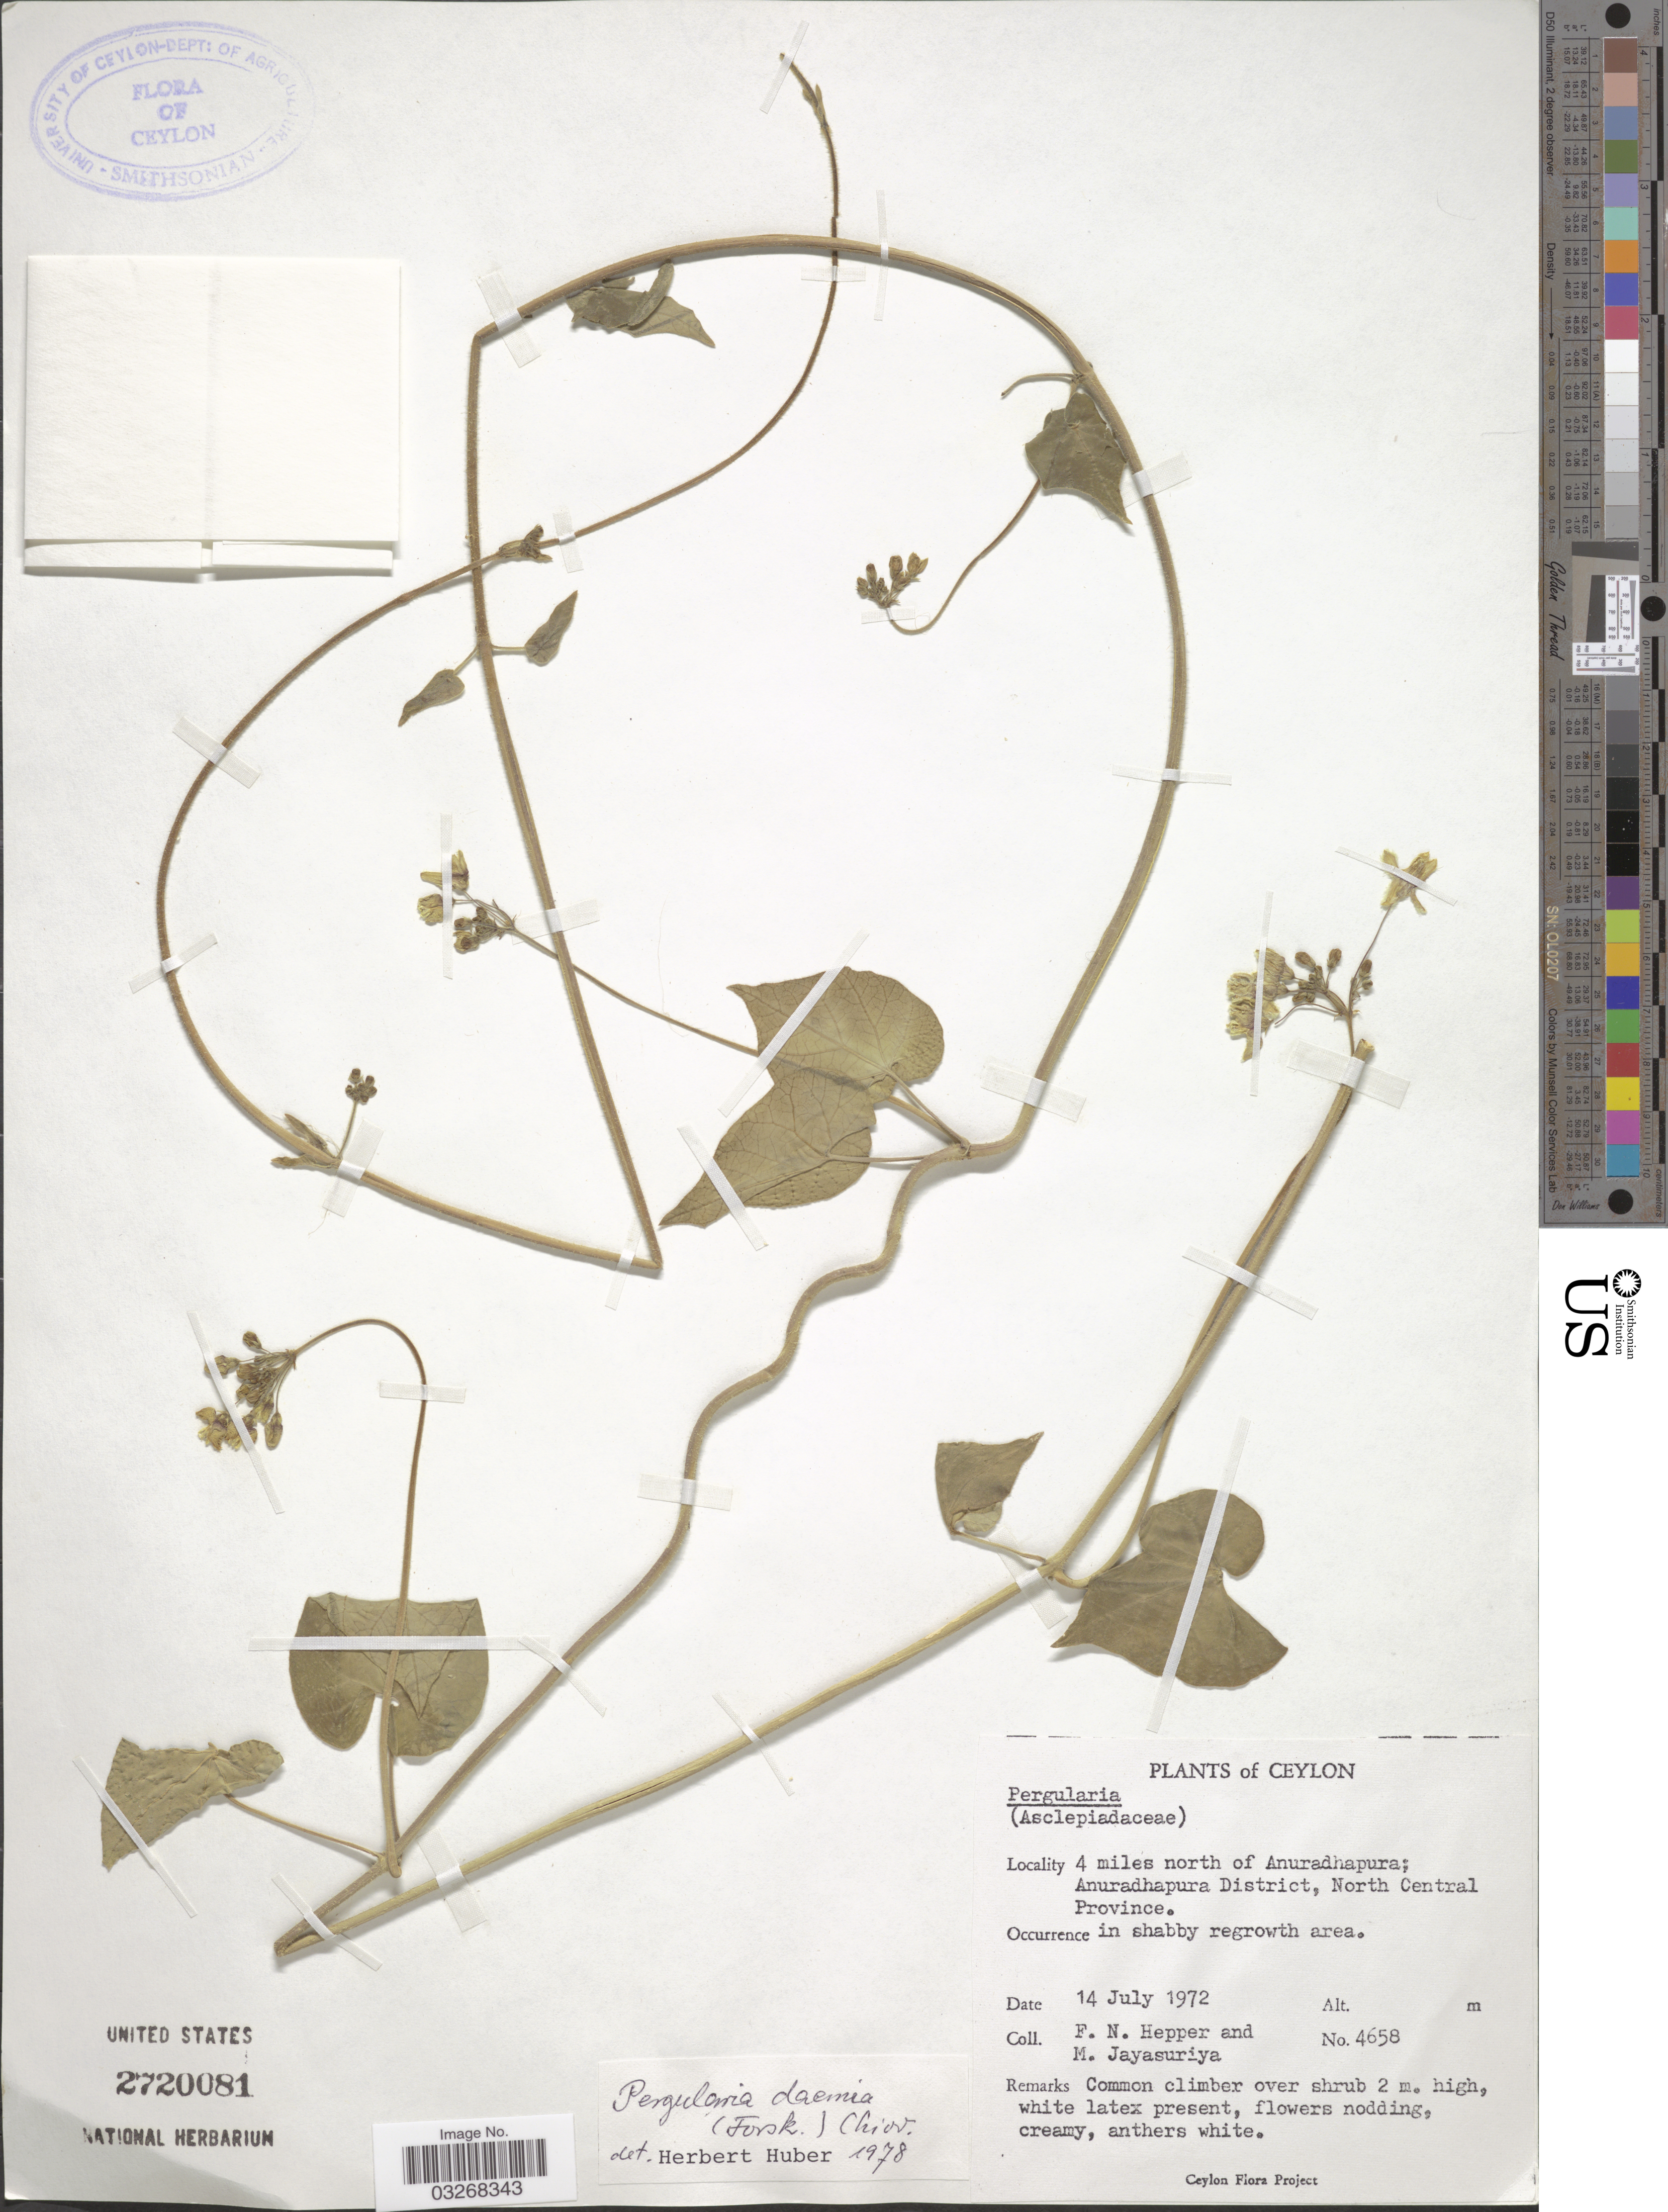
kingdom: Plantae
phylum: Tracheophyta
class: Magnoliopsida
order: Gentianales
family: Apocynaceae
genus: Pergularia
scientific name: Pergularia daemia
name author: (Forssk.) Chiov.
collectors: F. Hepper & M. Jayasuriya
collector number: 4658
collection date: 1972-07-14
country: Sri Lanka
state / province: North Central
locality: Ceylon. 4 miles north of Anuradhapura; Anuradhapura District.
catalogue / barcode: US 2720081